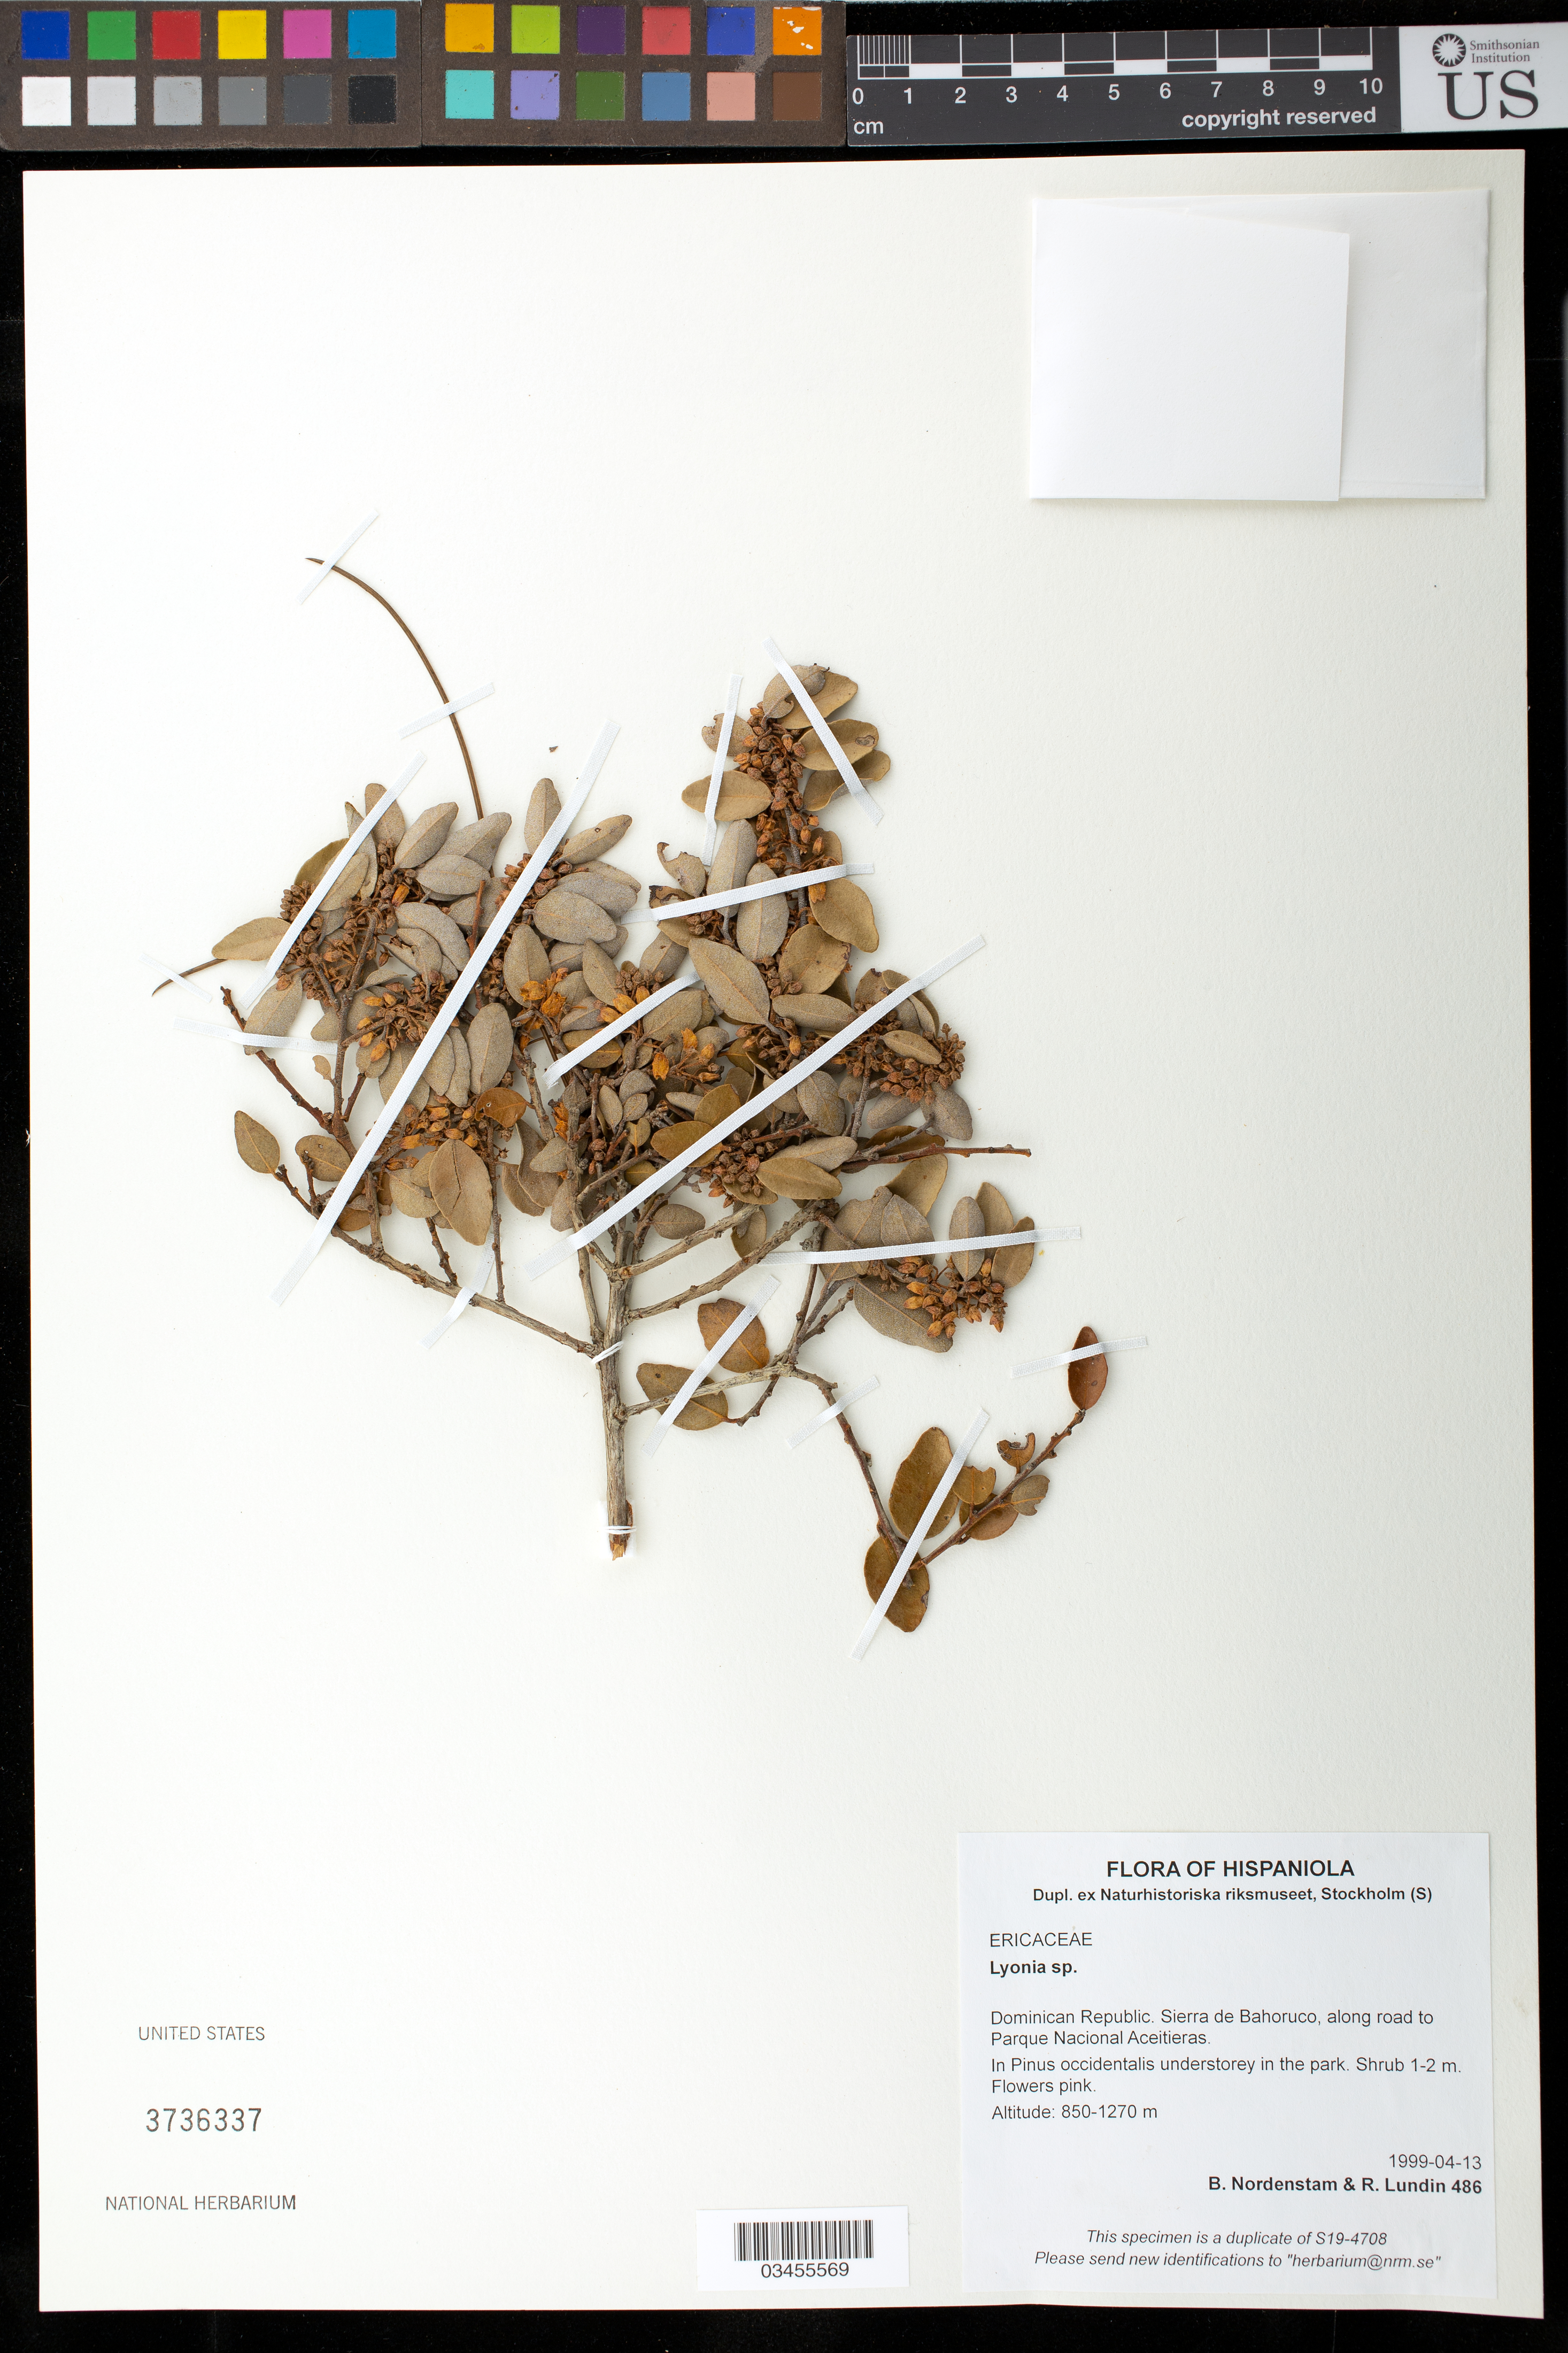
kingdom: Plantae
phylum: Tracheophyta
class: Magnoliopsida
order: Ericales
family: Ericaceae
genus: Lyonia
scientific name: Lyonia sp.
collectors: B. Nordenstam & R. Lundin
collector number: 486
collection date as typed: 1999-04-13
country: Dominican Republic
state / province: Baoruco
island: Hispaniola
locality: Sierra de Bahoruco, along road to Parque Nacional Aceitieras.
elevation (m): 850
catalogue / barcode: US 3736337